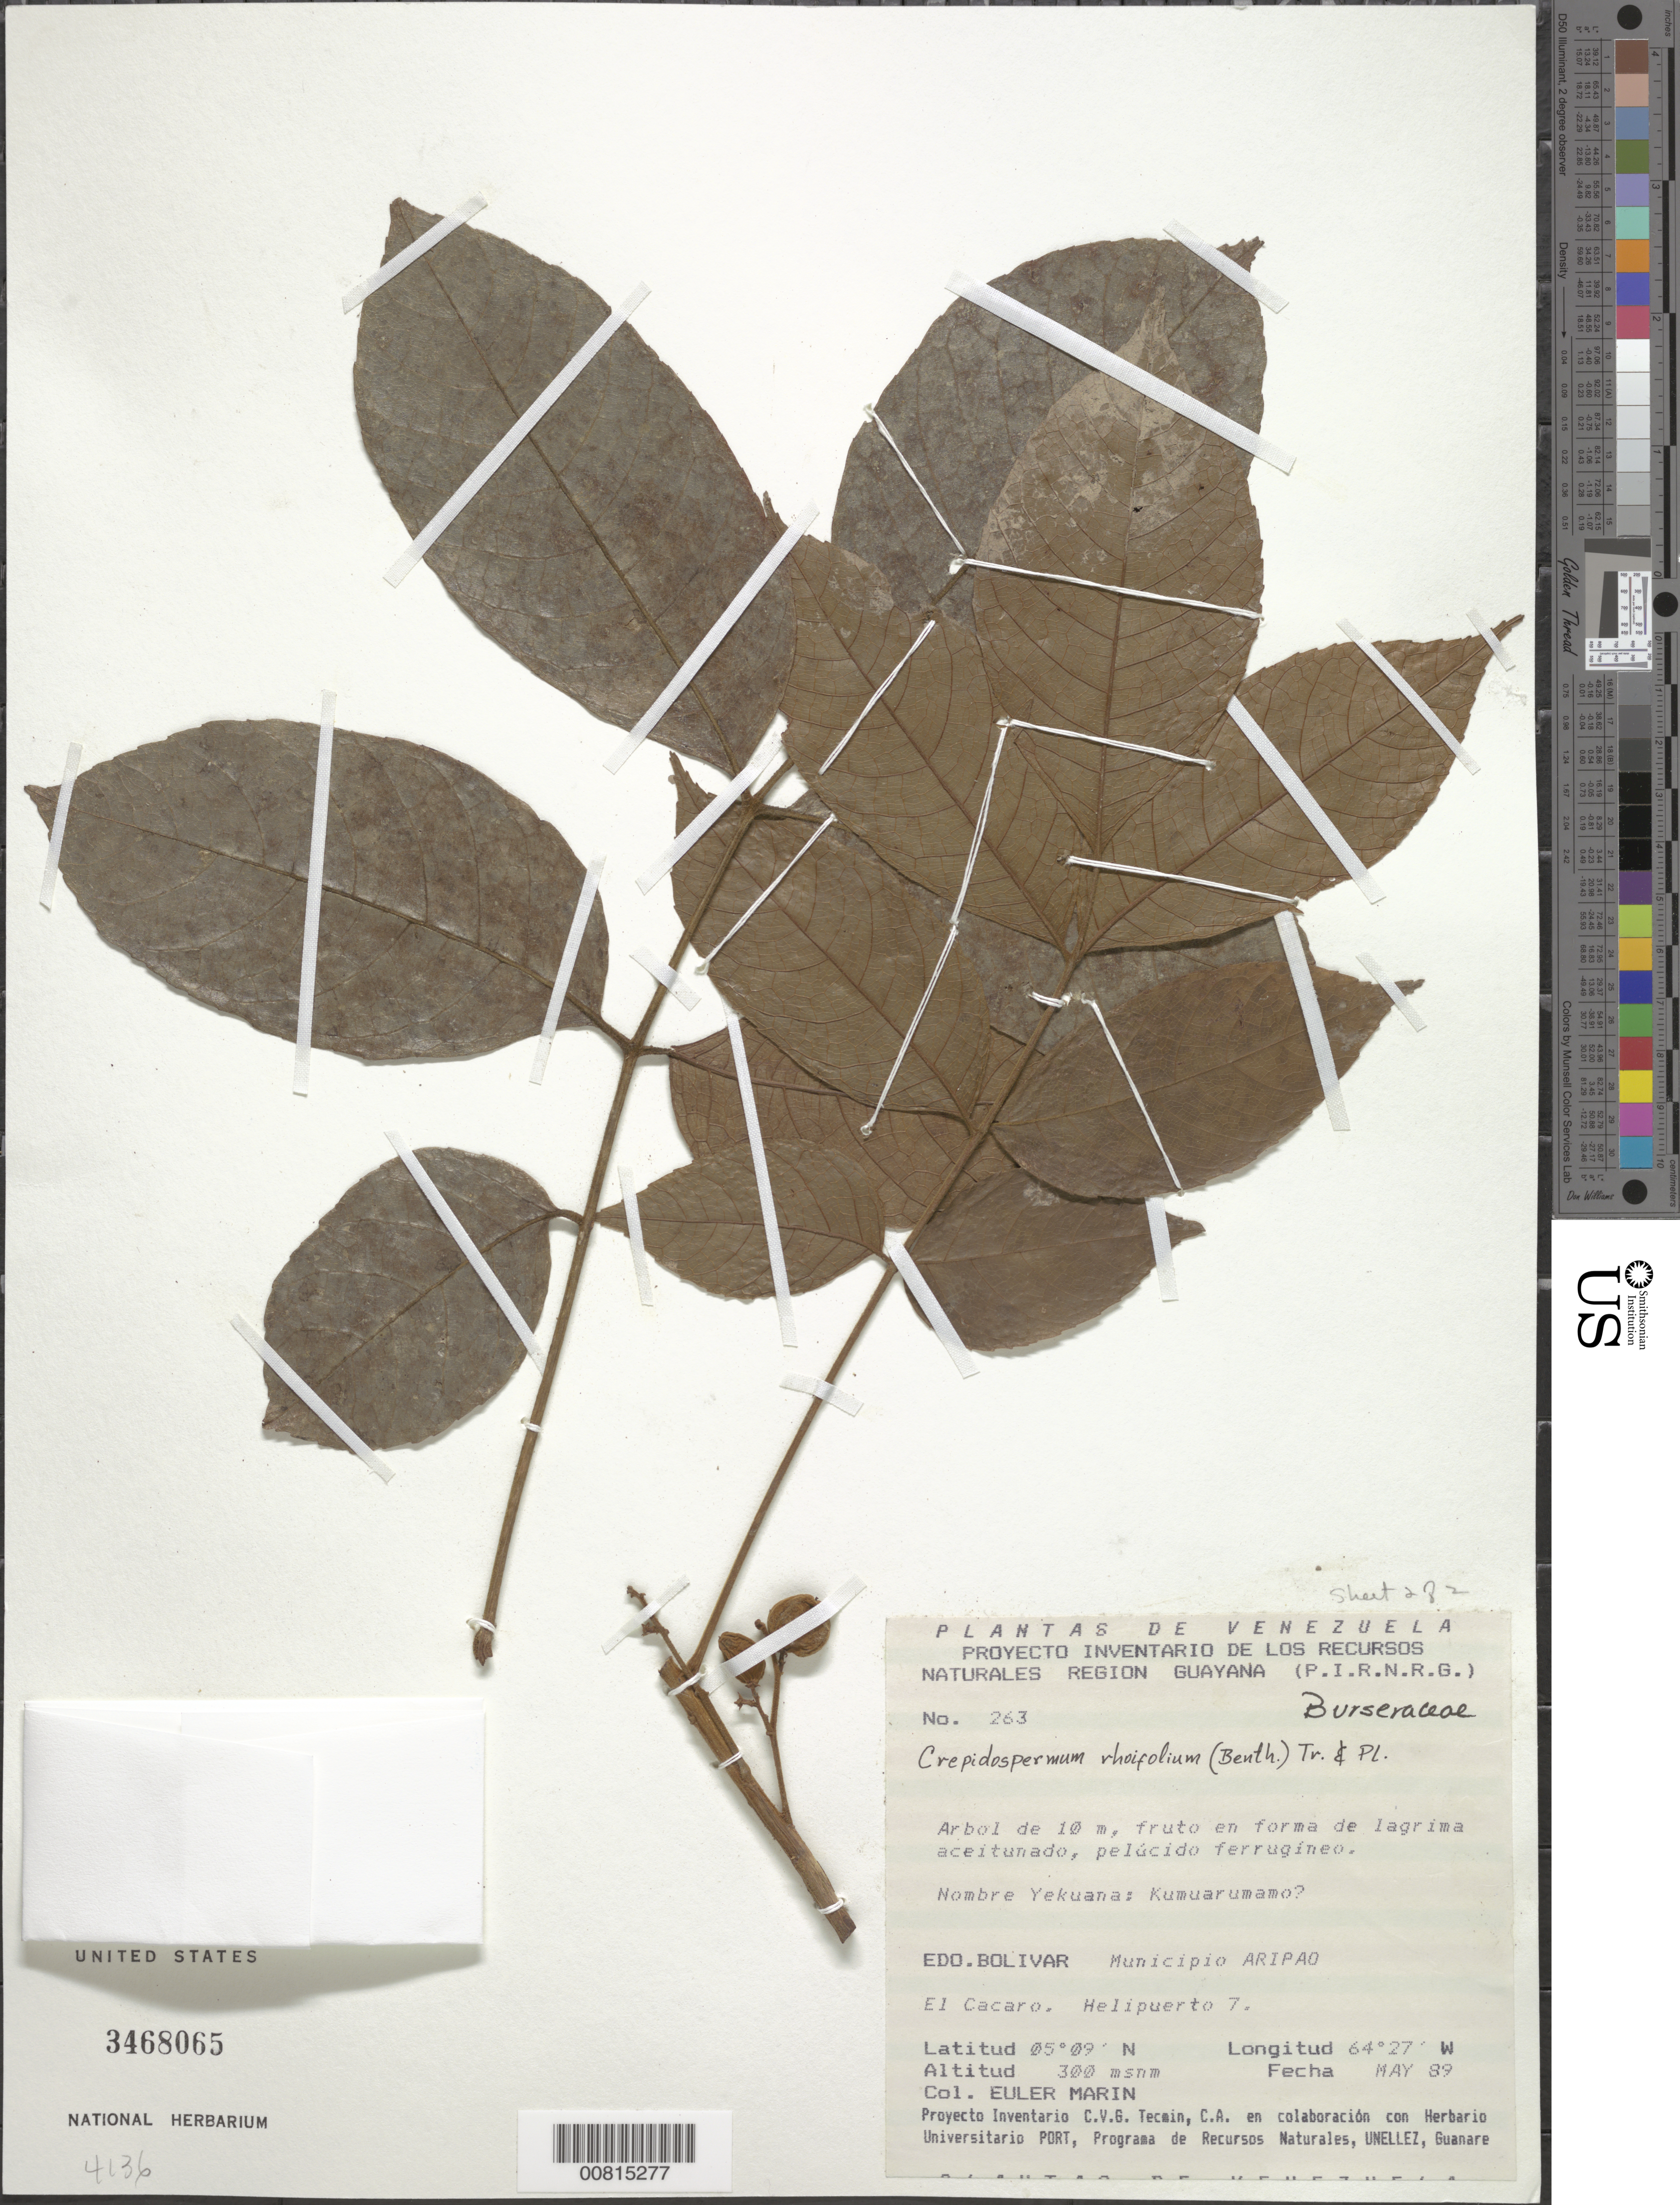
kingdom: Plantae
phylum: Tracheophyta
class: Magnoliopsida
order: Sapindales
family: Burseraceae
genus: Protium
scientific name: Protium rhoifolium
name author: (Benth.) Byng & Christenh.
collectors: E. Marin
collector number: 263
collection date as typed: Transcribed d/m/y: /8/89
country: Venezuela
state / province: Bolivar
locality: Municipio Aripao, El Cacaro. Helipuerto 7.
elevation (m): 300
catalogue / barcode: US 3468065